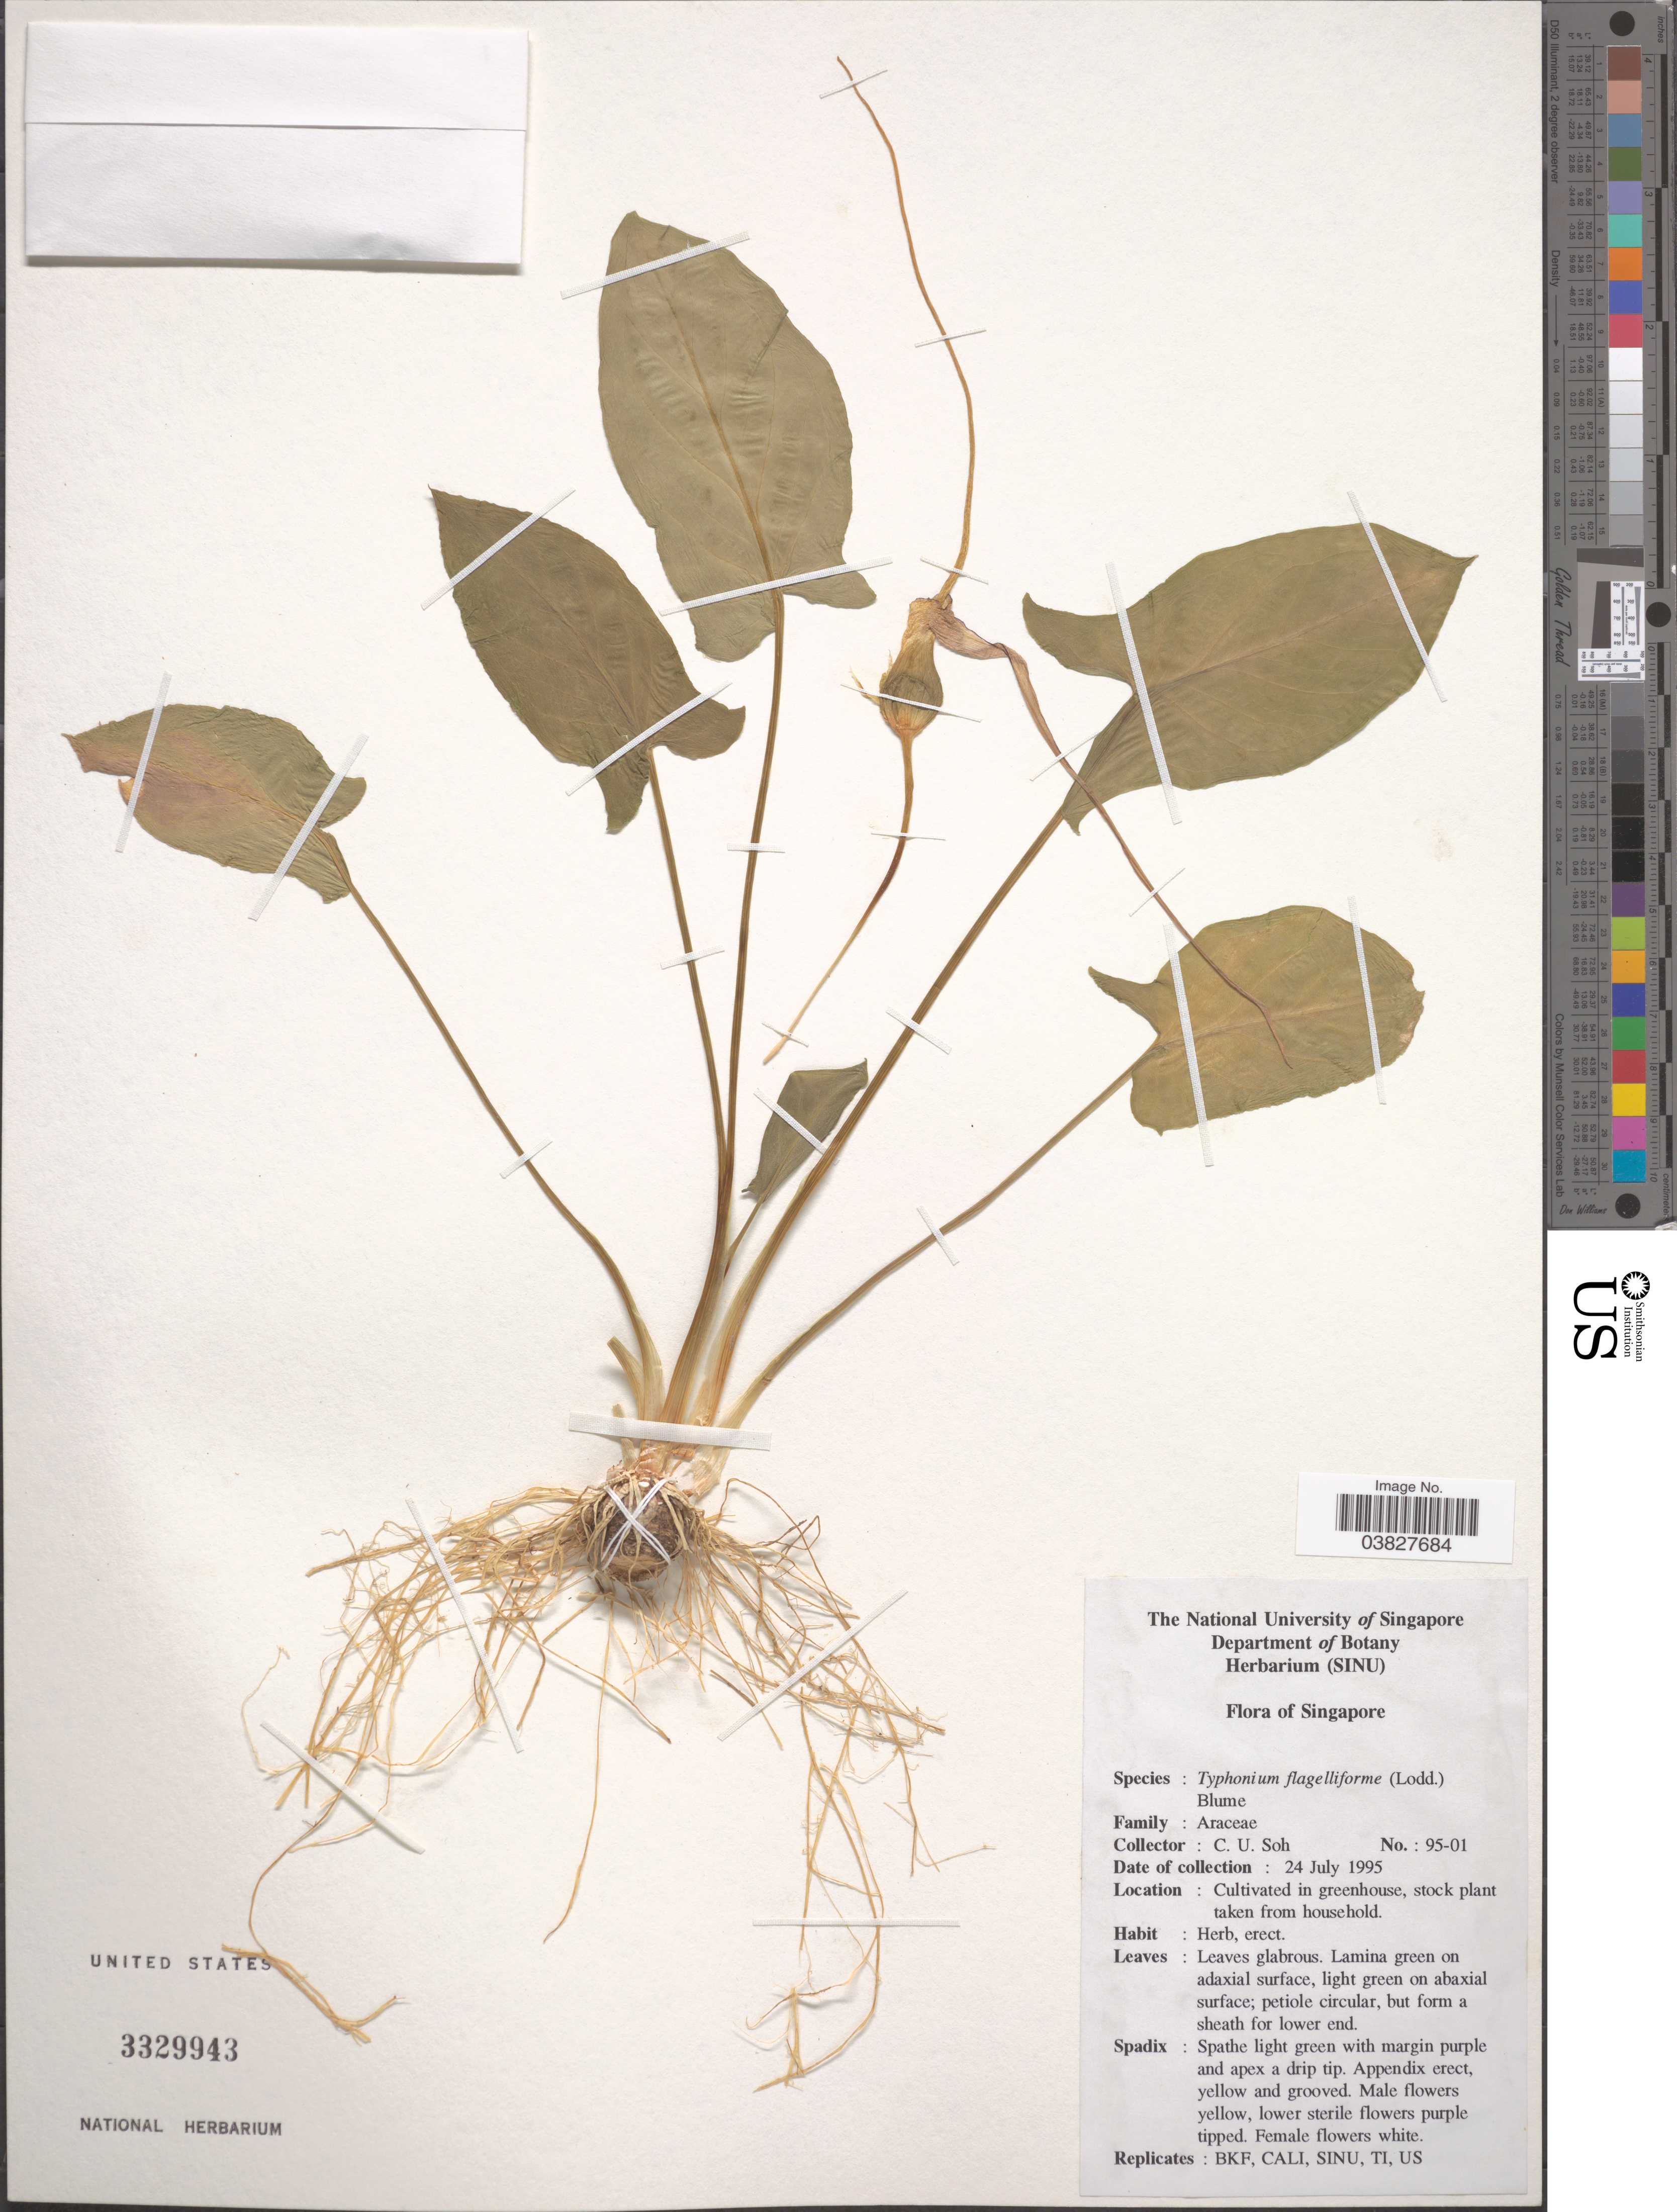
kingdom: Plantae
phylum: Tracheophyta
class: Liliopsida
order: Alismatales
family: Araceae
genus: Typhonium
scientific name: Typhonium flagelliforme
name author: (Lodd.) Blume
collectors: C. Soh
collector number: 95-01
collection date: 1995-07-24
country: Singapore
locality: In greenhouse, stock plant taken from household.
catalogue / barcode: US 3329943